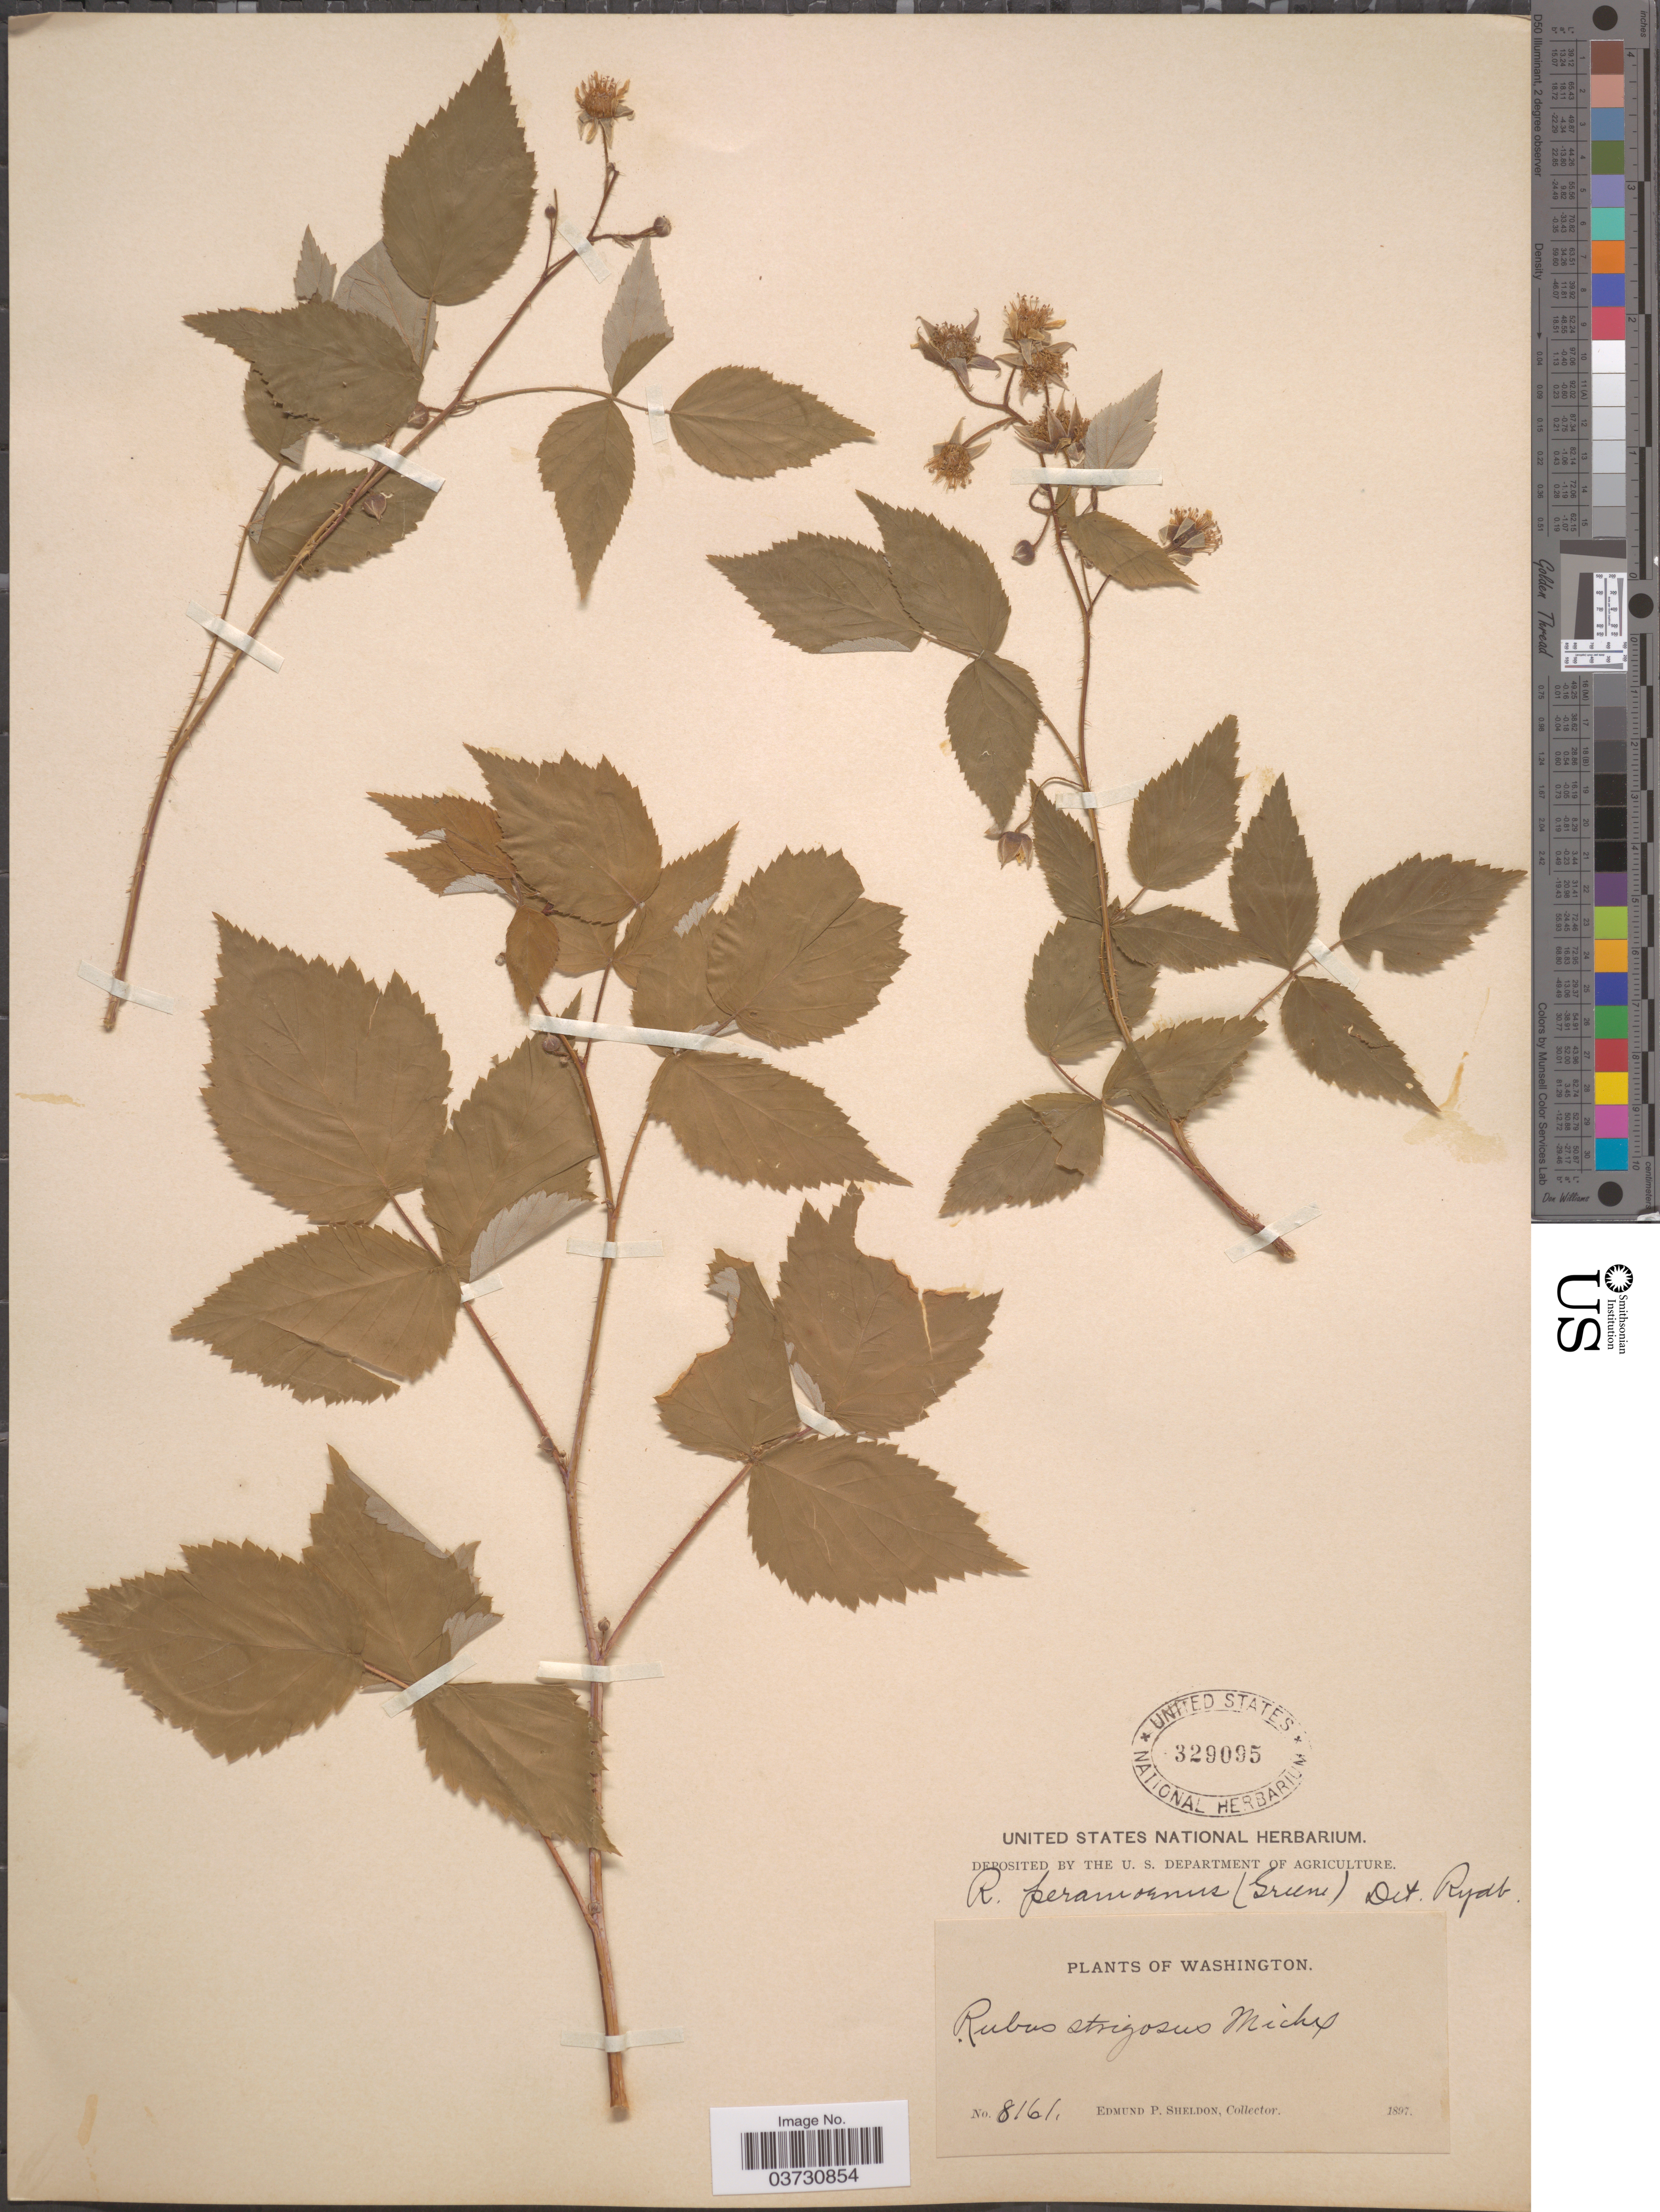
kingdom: Plantae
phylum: Tracheophyta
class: Magnoliopsida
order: Rosales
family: Rosaceae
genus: Rubus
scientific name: Rubus peramoenus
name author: (Greene) Rydb.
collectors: E. P. Sheldon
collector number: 8161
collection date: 1897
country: United States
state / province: Washington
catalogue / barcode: US 329095